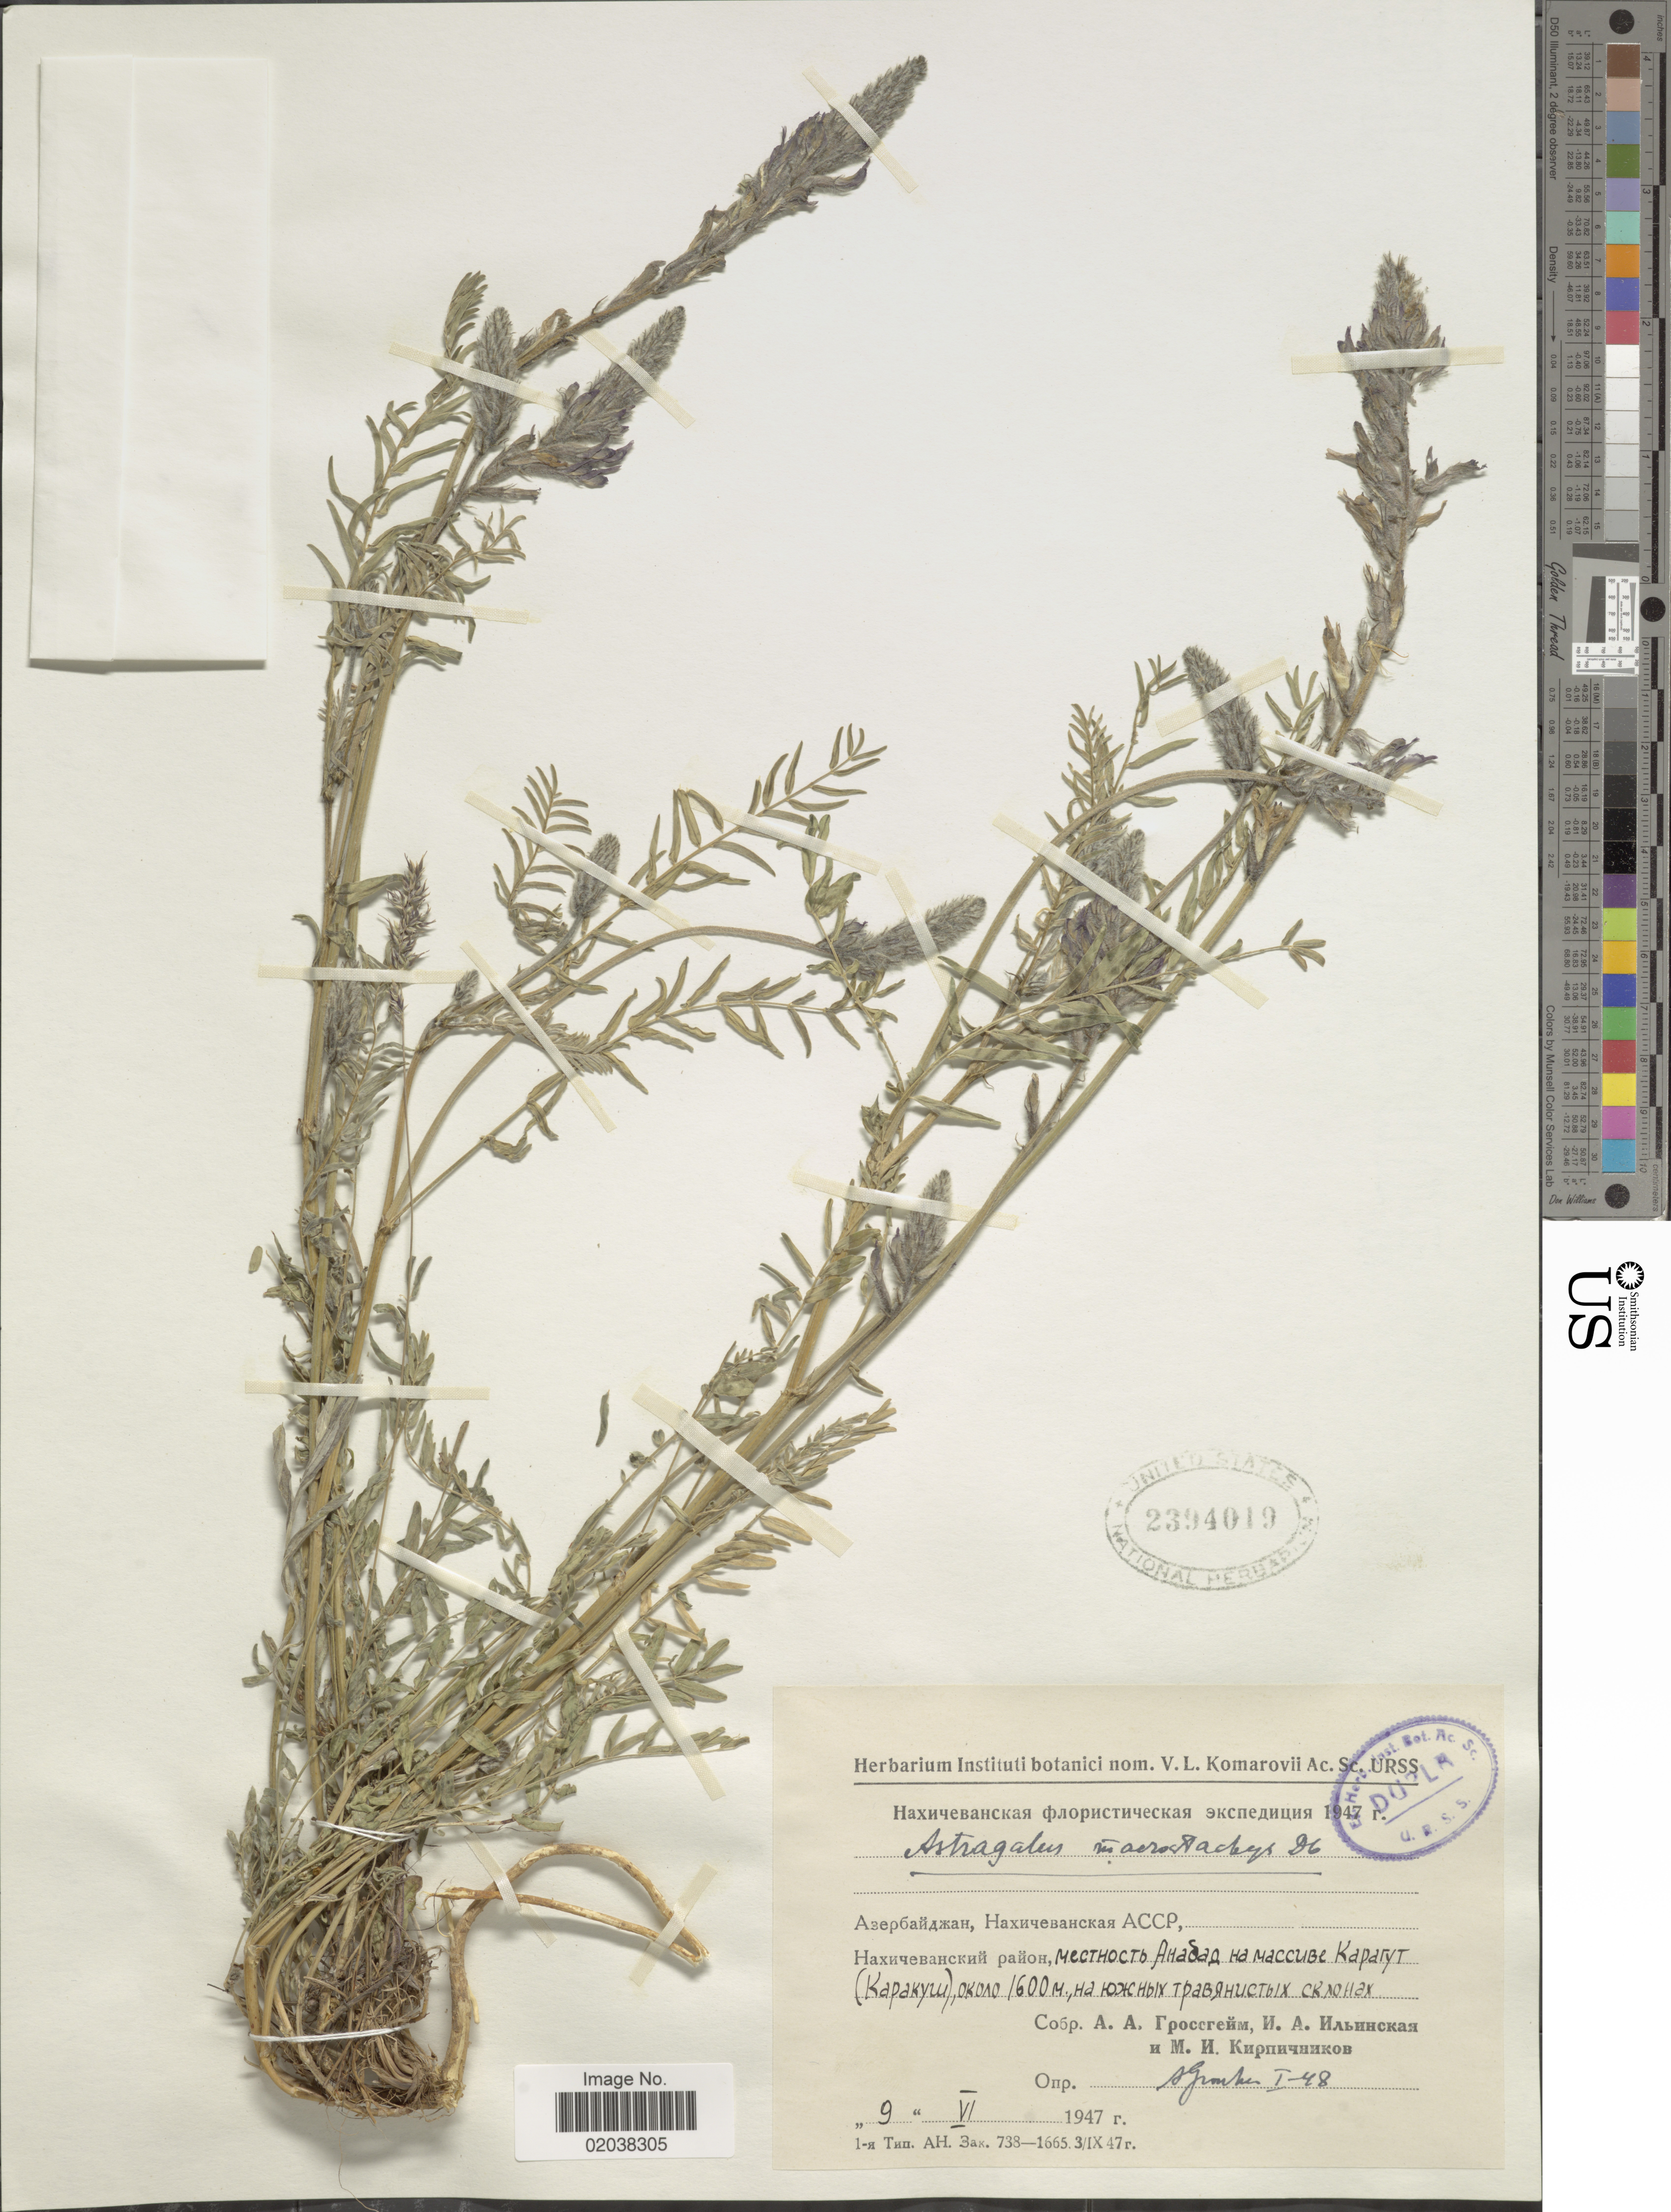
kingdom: Plantae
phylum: Tracheophyta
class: Magnoliopsida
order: Fabales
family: Fabaceae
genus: Astragalus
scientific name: Astragalus macrostachys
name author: DC.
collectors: A. Grossgame, I. Ilinskaya & M. Kirpicznikov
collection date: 1947-06-09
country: Azerbaijan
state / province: Nakhchivan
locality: Anabad, S slope of Mount Karakush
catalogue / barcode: US 2394019